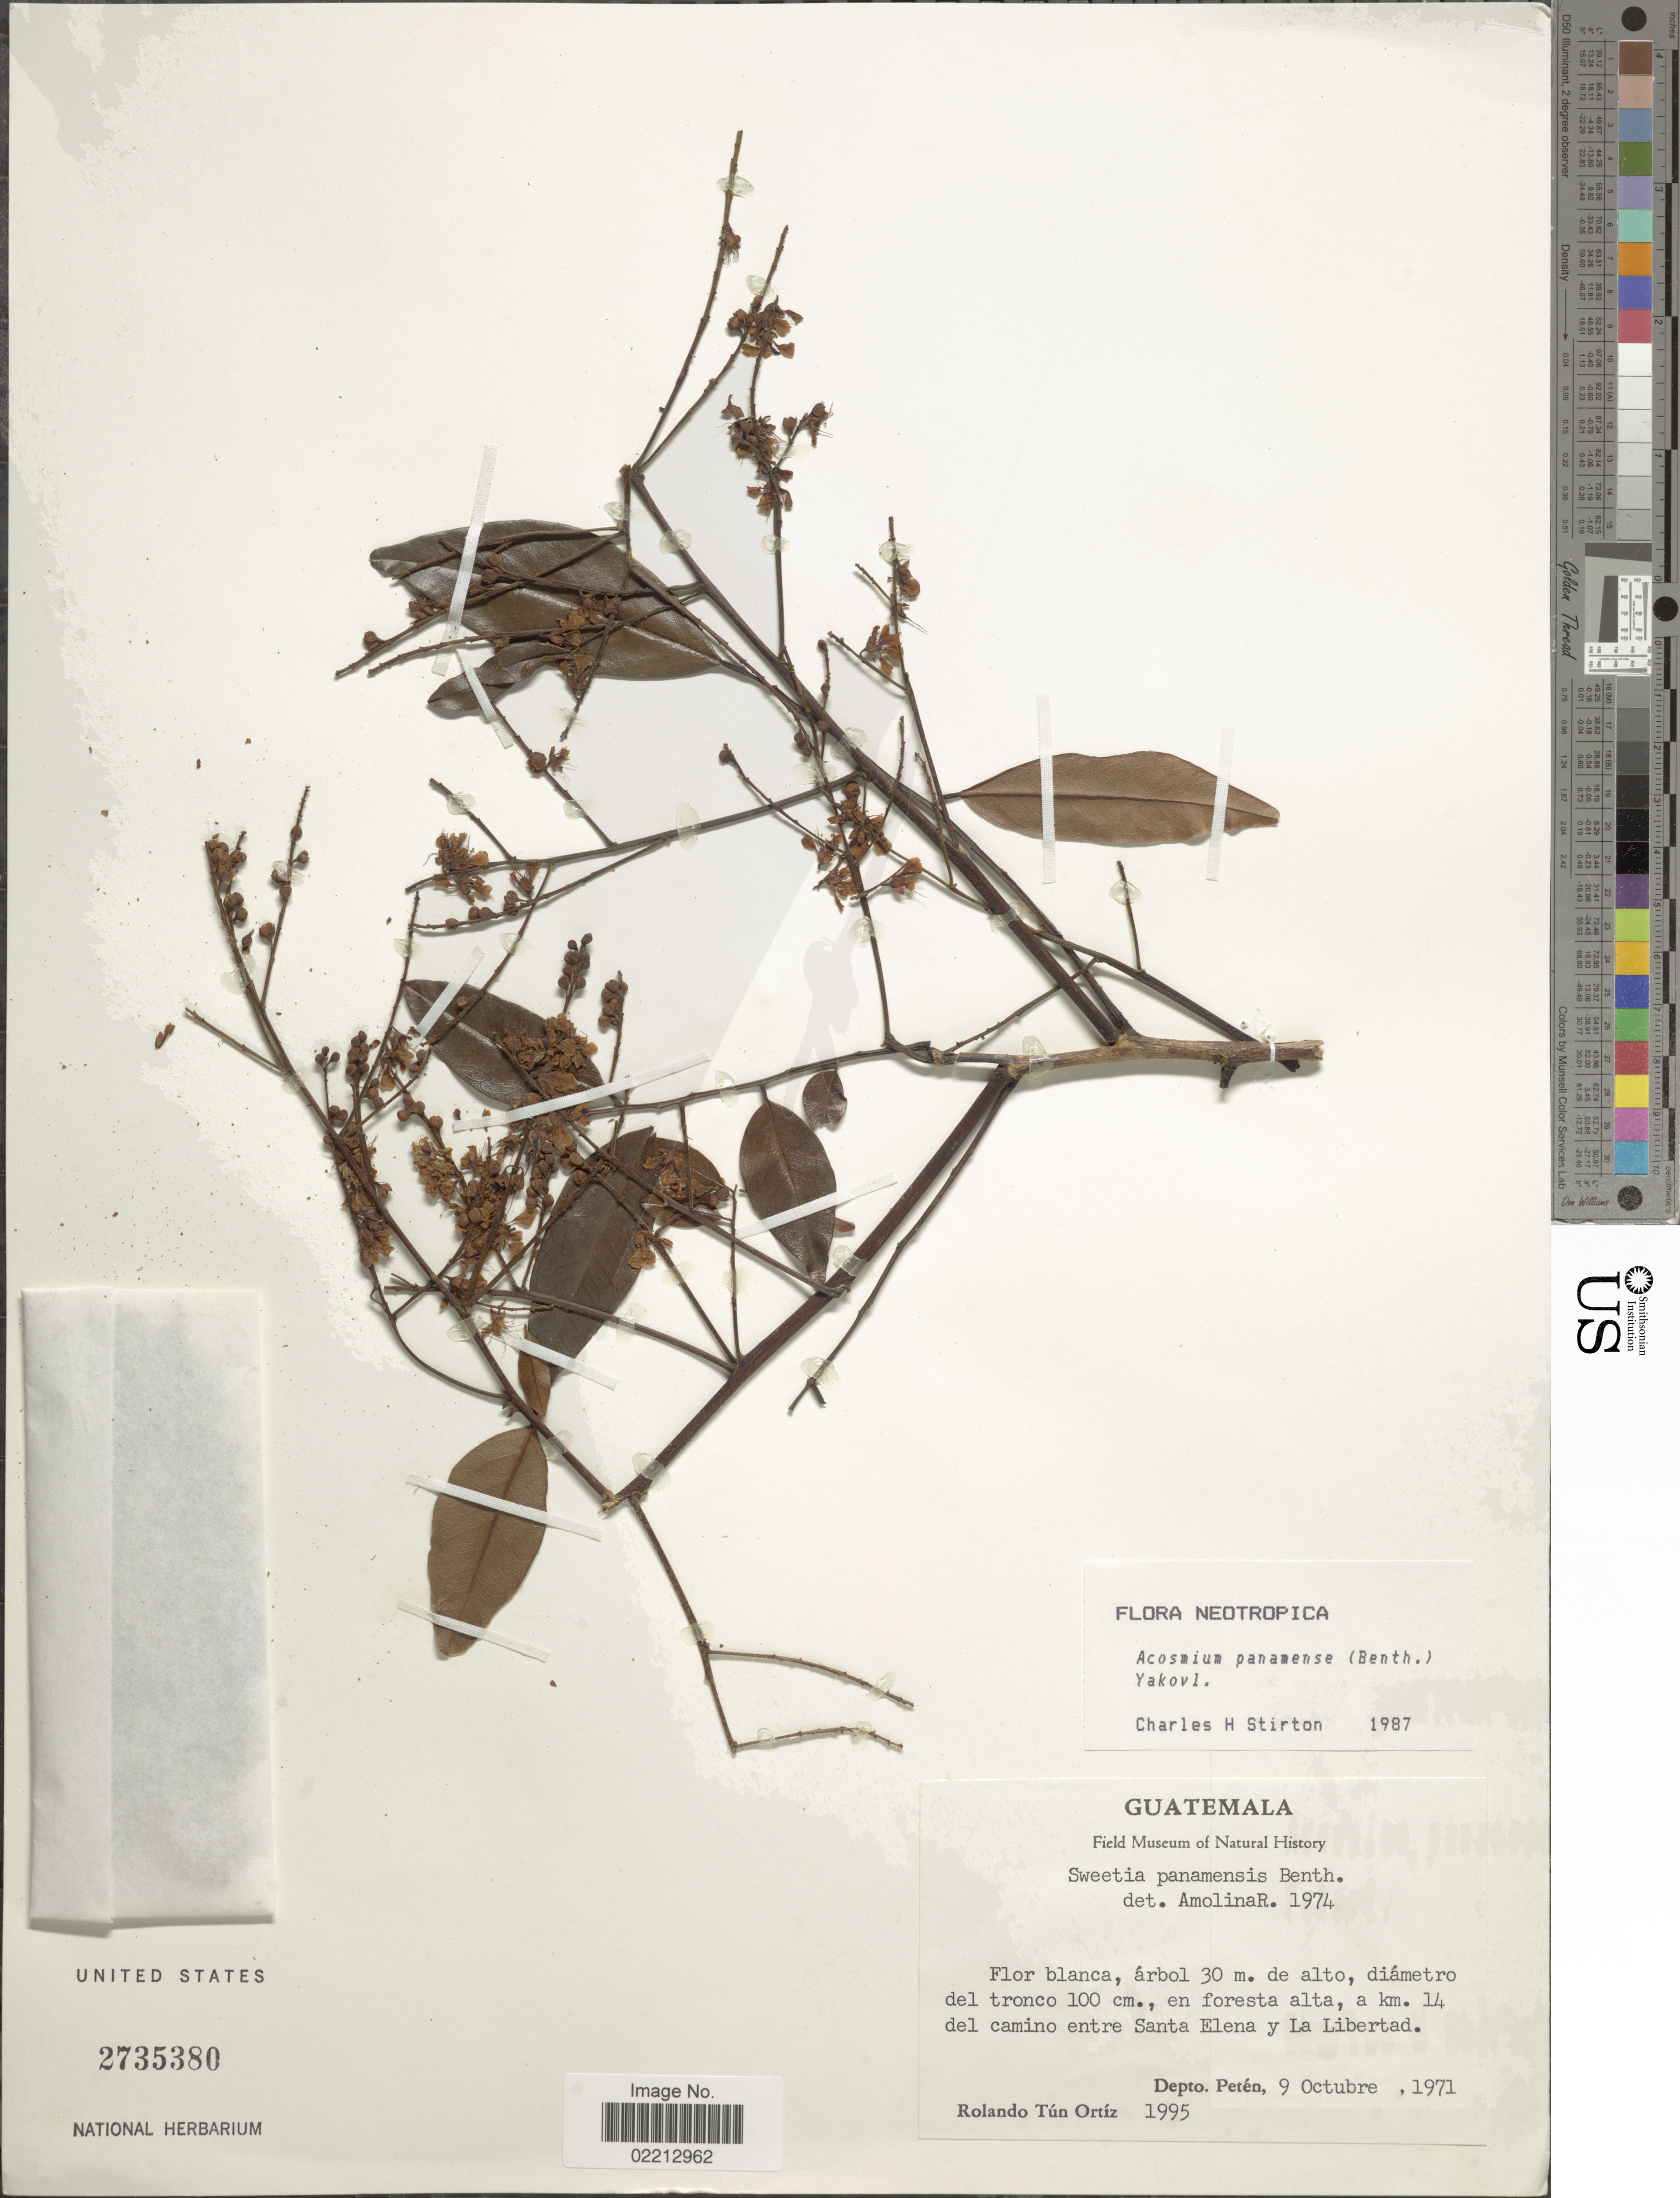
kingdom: Plantae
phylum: Tracheophyta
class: Magnoliopsida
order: Fabales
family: Fabaceae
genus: Acosmium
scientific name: Acosmium panamense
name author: (Benth.) Yakovlev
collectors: R. Tún Ortíz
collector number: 1995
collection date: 1971-10-09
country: Guatemala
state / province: El Petén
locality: A km. 14 del camino entre Santa Elena y La Libertad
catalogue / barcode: US 2735380